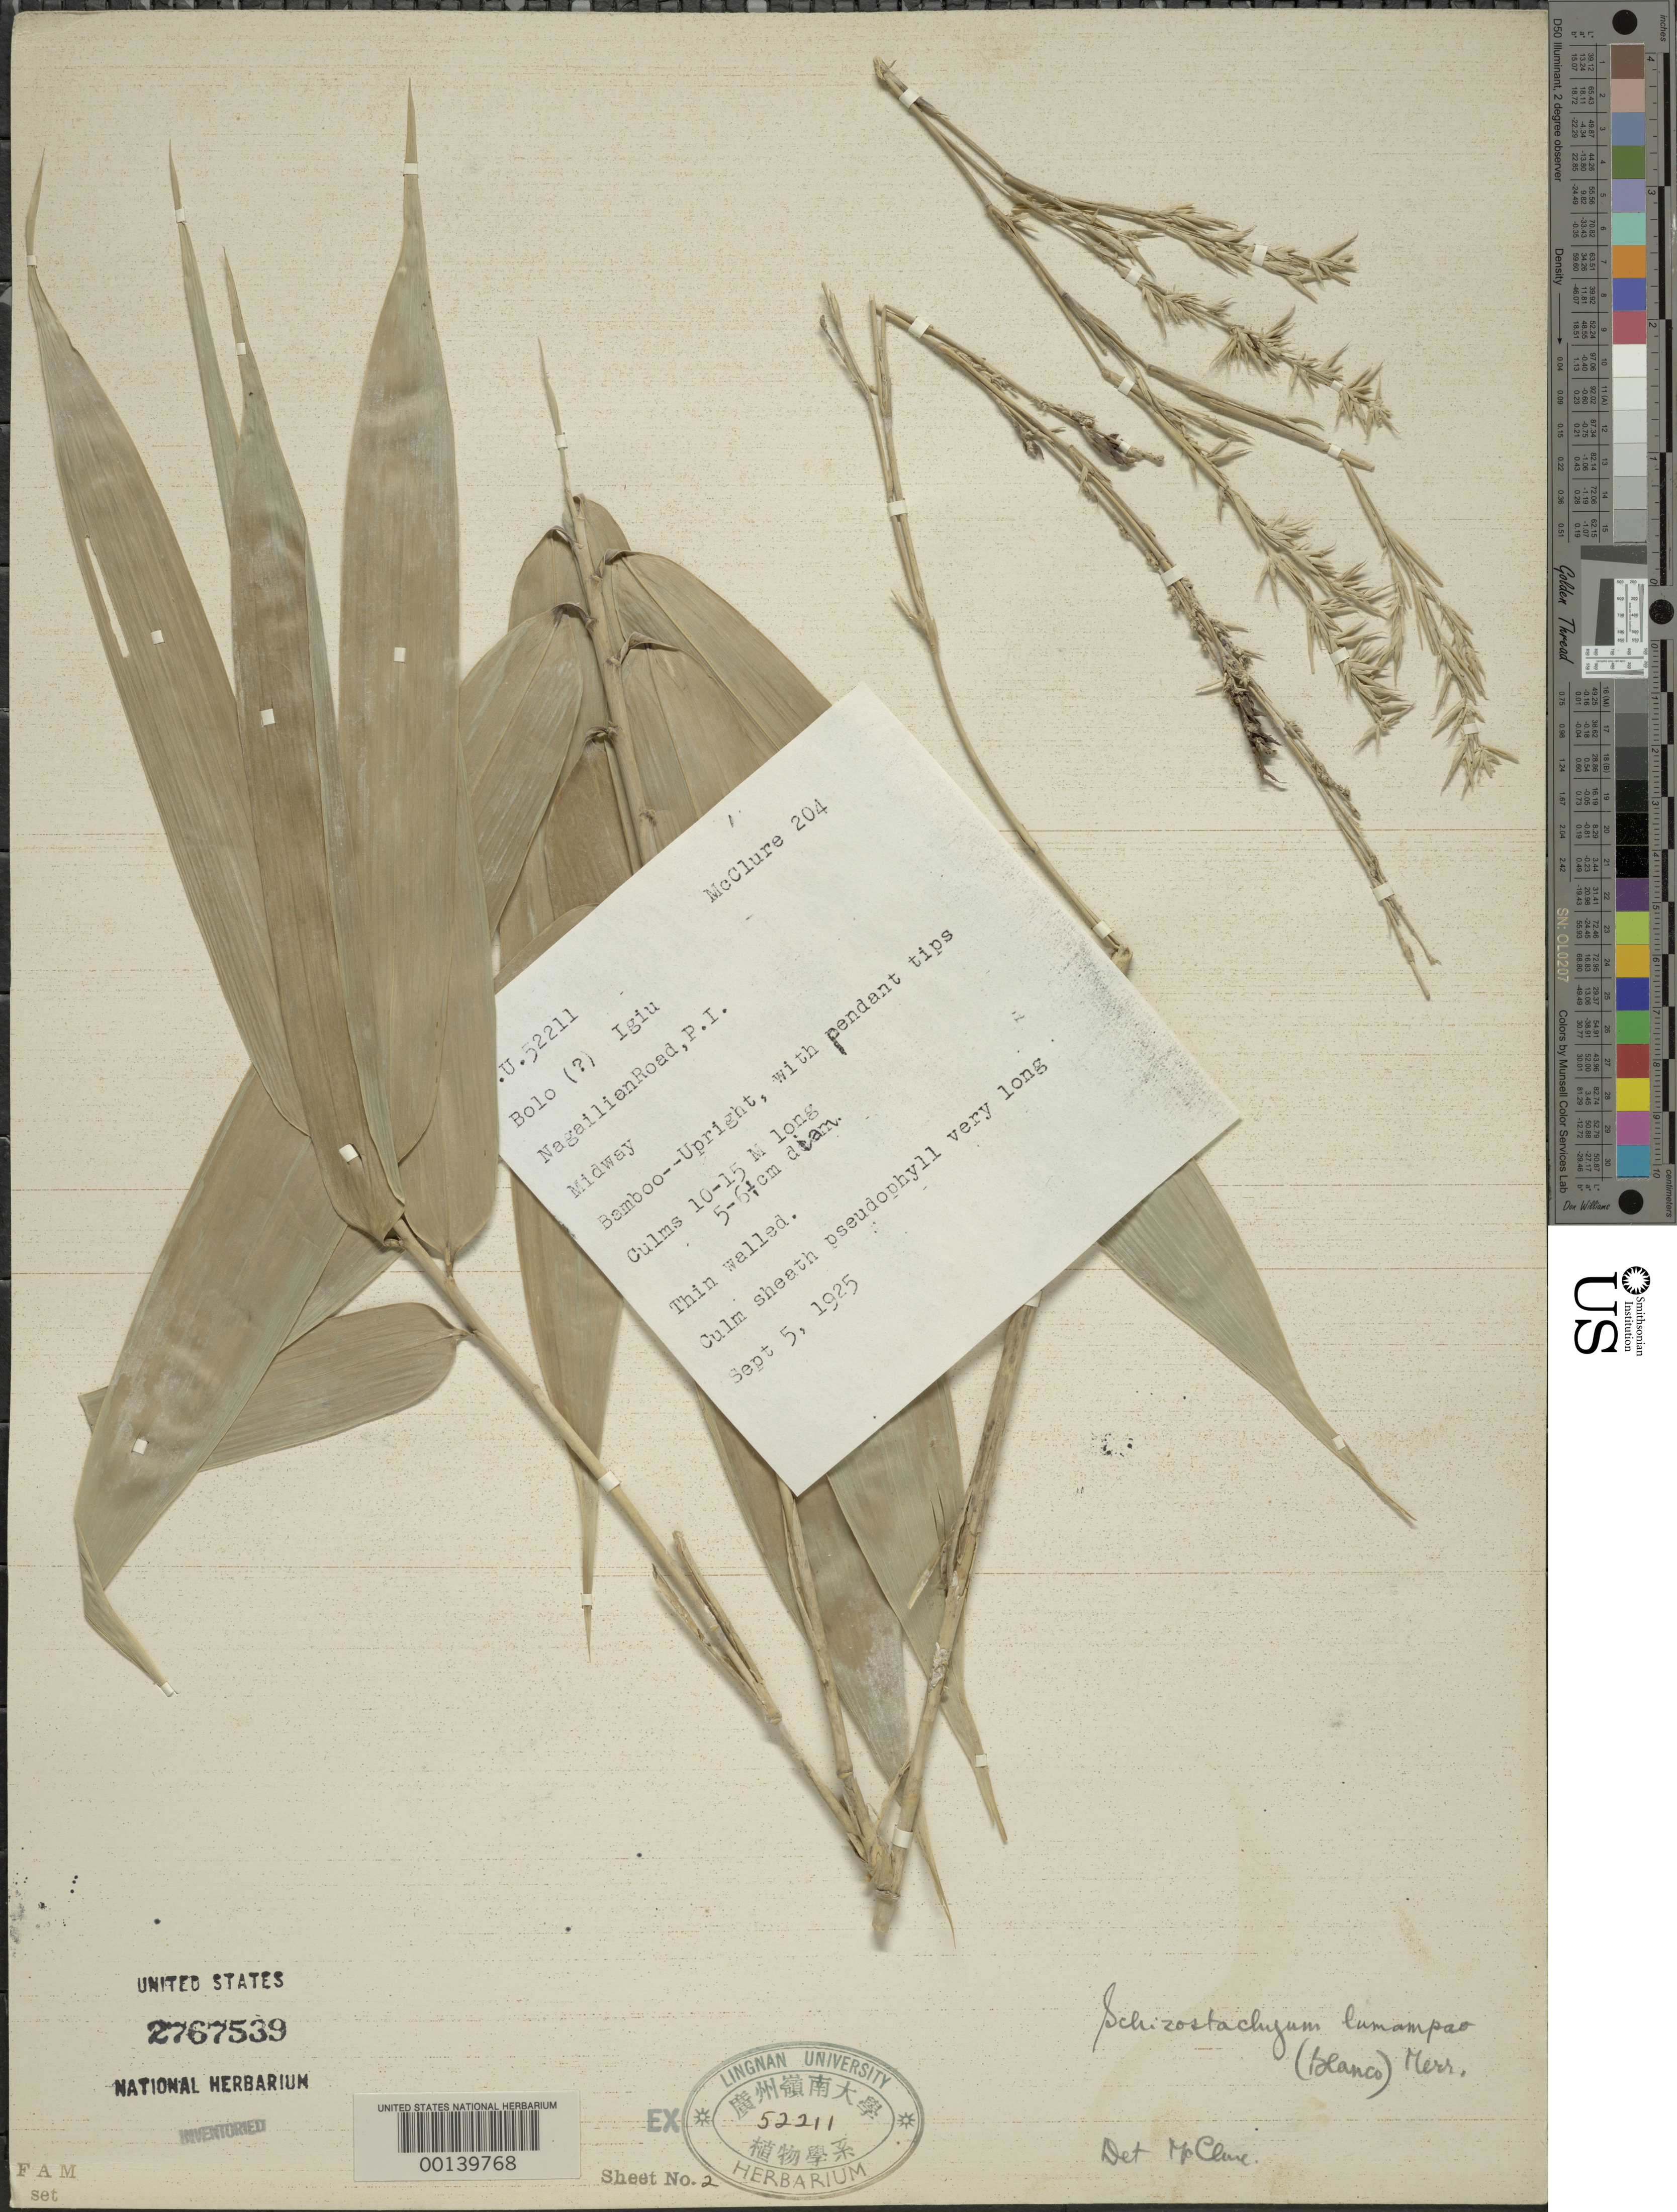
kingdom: Plantae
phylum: Tracheophyta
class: Liliopsida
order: Poales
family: Poaceae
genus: Schizostachyum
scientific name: Schizostachyum lumampao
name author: (Blanco) Merr.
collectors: F. A. McClure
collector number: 204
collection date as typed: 05 Sep 1925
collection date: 1925-09-05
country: Philippines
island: Luzon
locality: Benguet, nagailian rd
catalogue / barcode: US 2767539